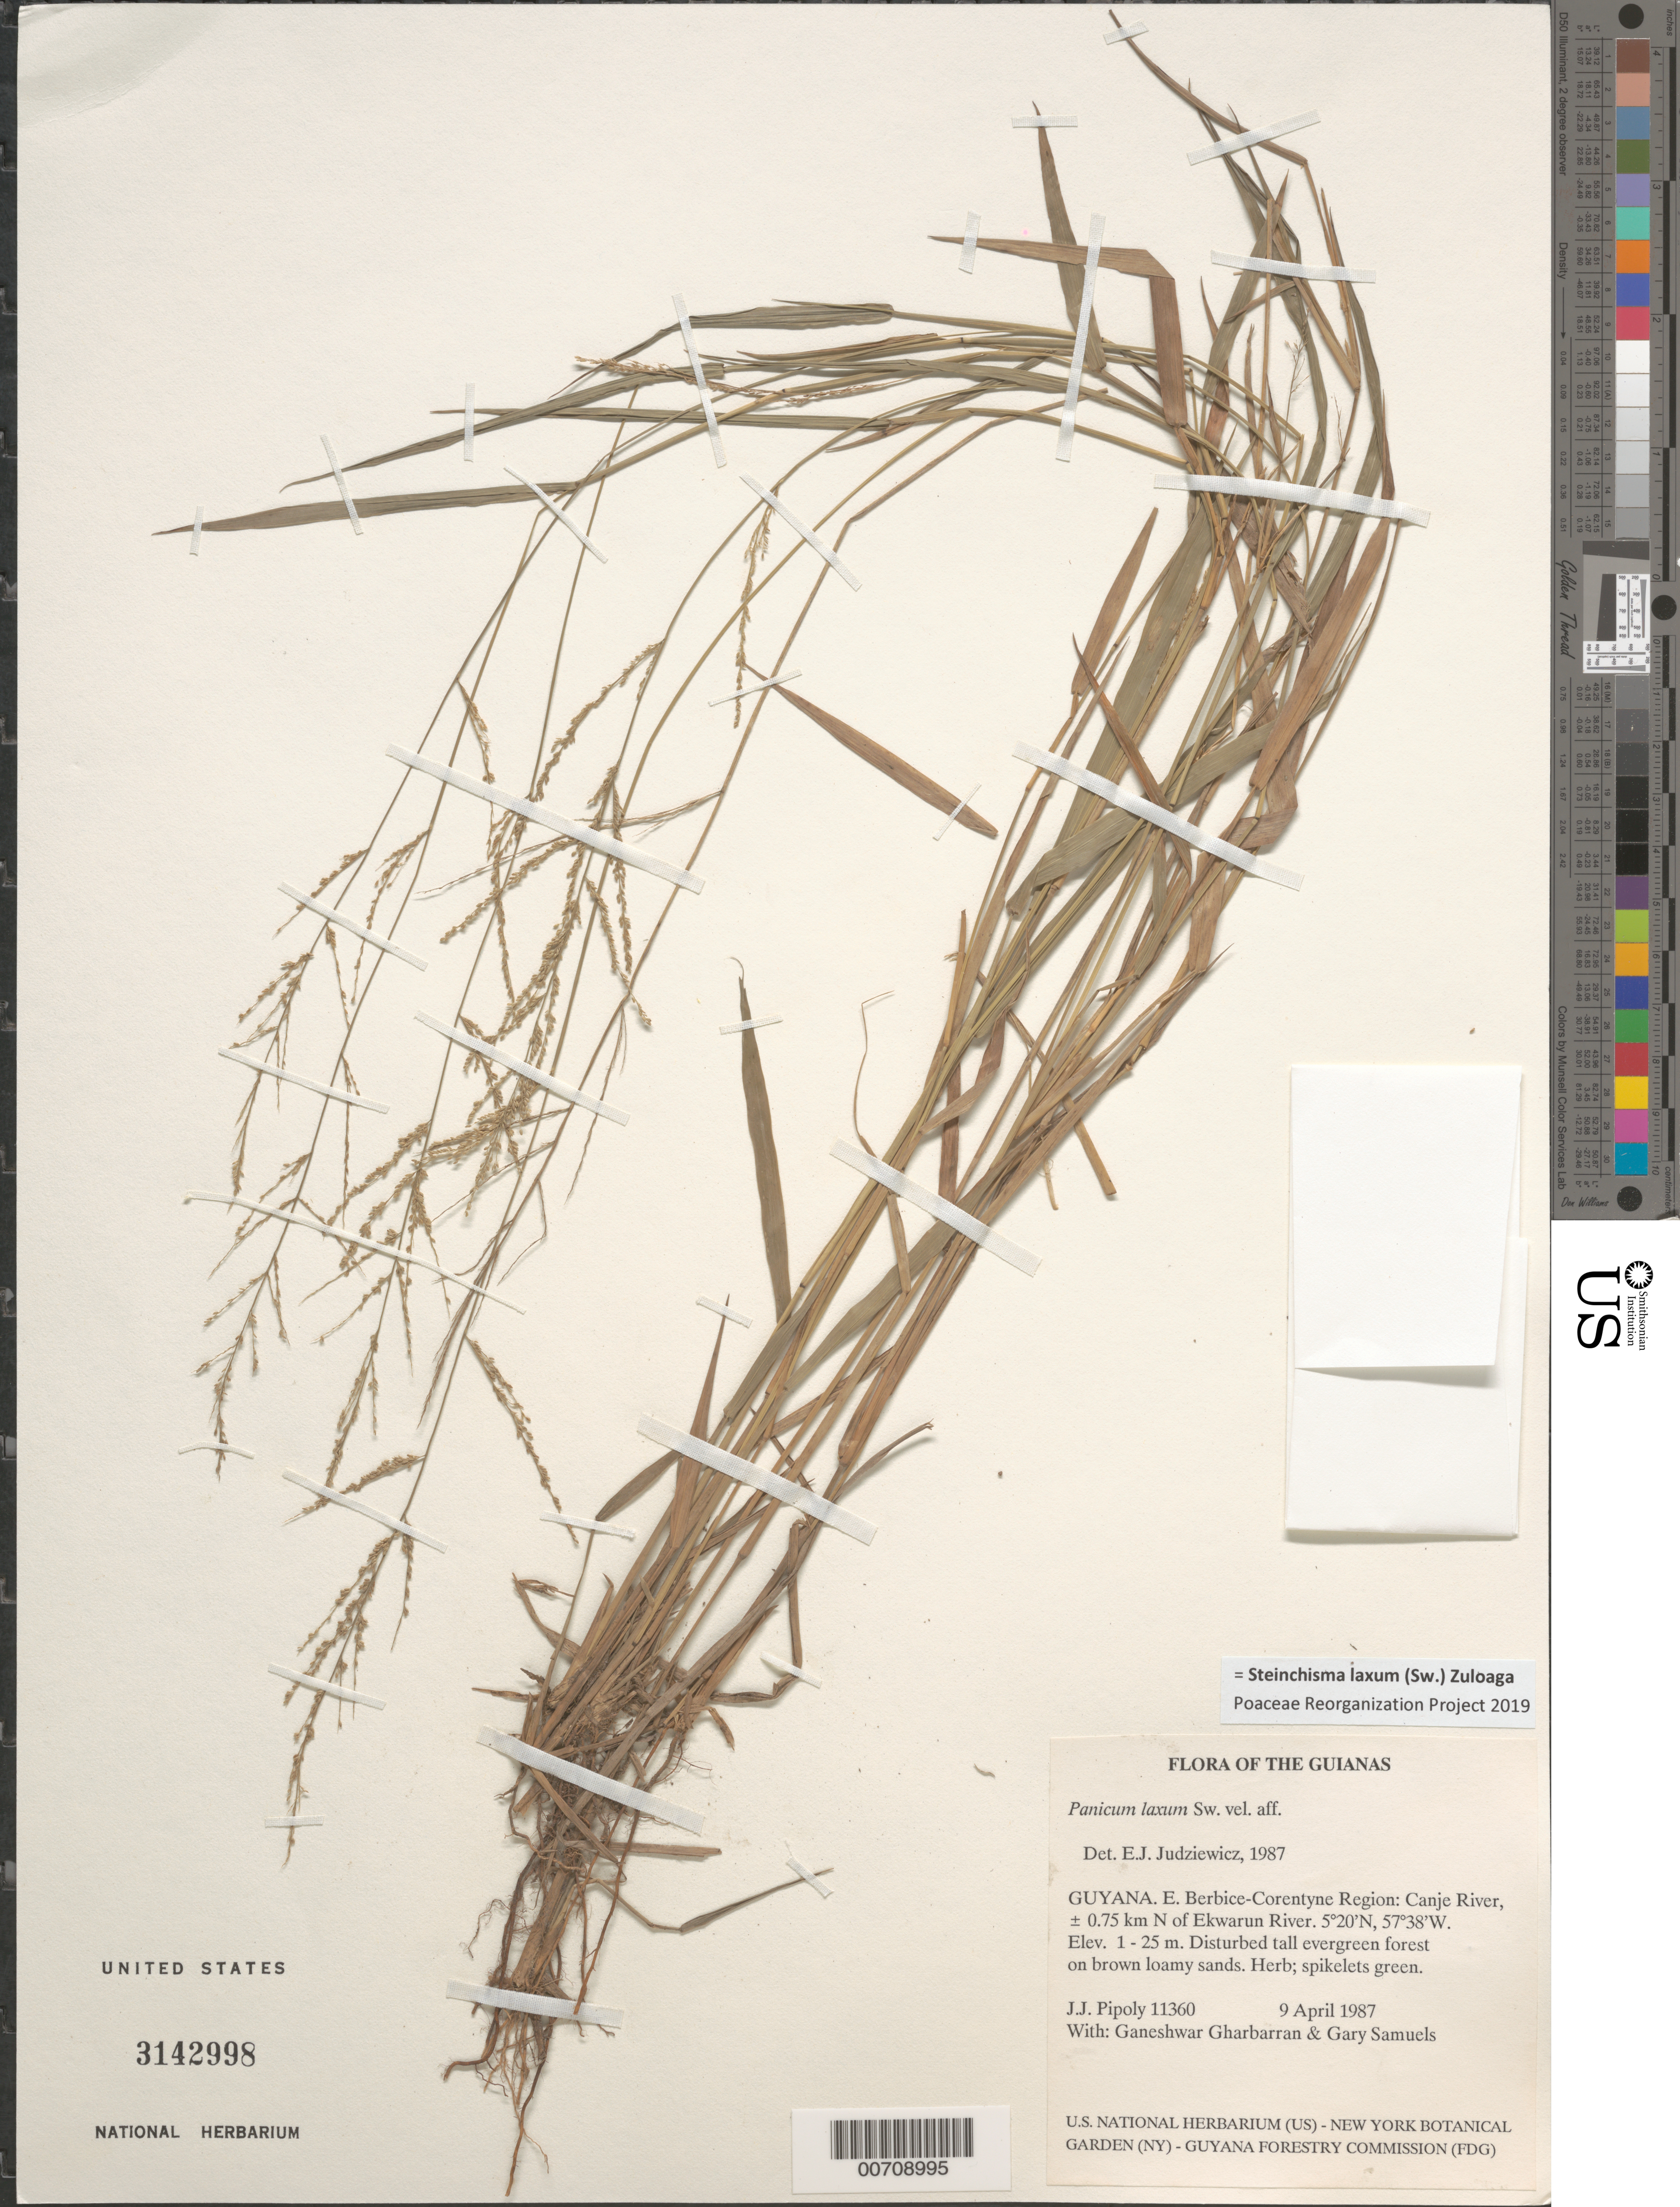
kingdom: Plantae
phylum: Tracheophyta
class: Liliopsida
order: Poales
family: Poaceae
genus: Steinchisma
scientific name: Steinchisma laxum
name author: (Sw.) Zuloaga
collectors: J. J. Pipoly, G. Gharbarran & G. Samuels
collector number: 11360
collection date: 1987-04-09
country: Guyana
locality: The Guianas. E. Berbice-Corentyne Region: Canje River, ± 0.75 km N of Ekwarun River. Guyana Forestry Commission (FDG).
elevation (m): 1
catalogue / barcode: US 3142998